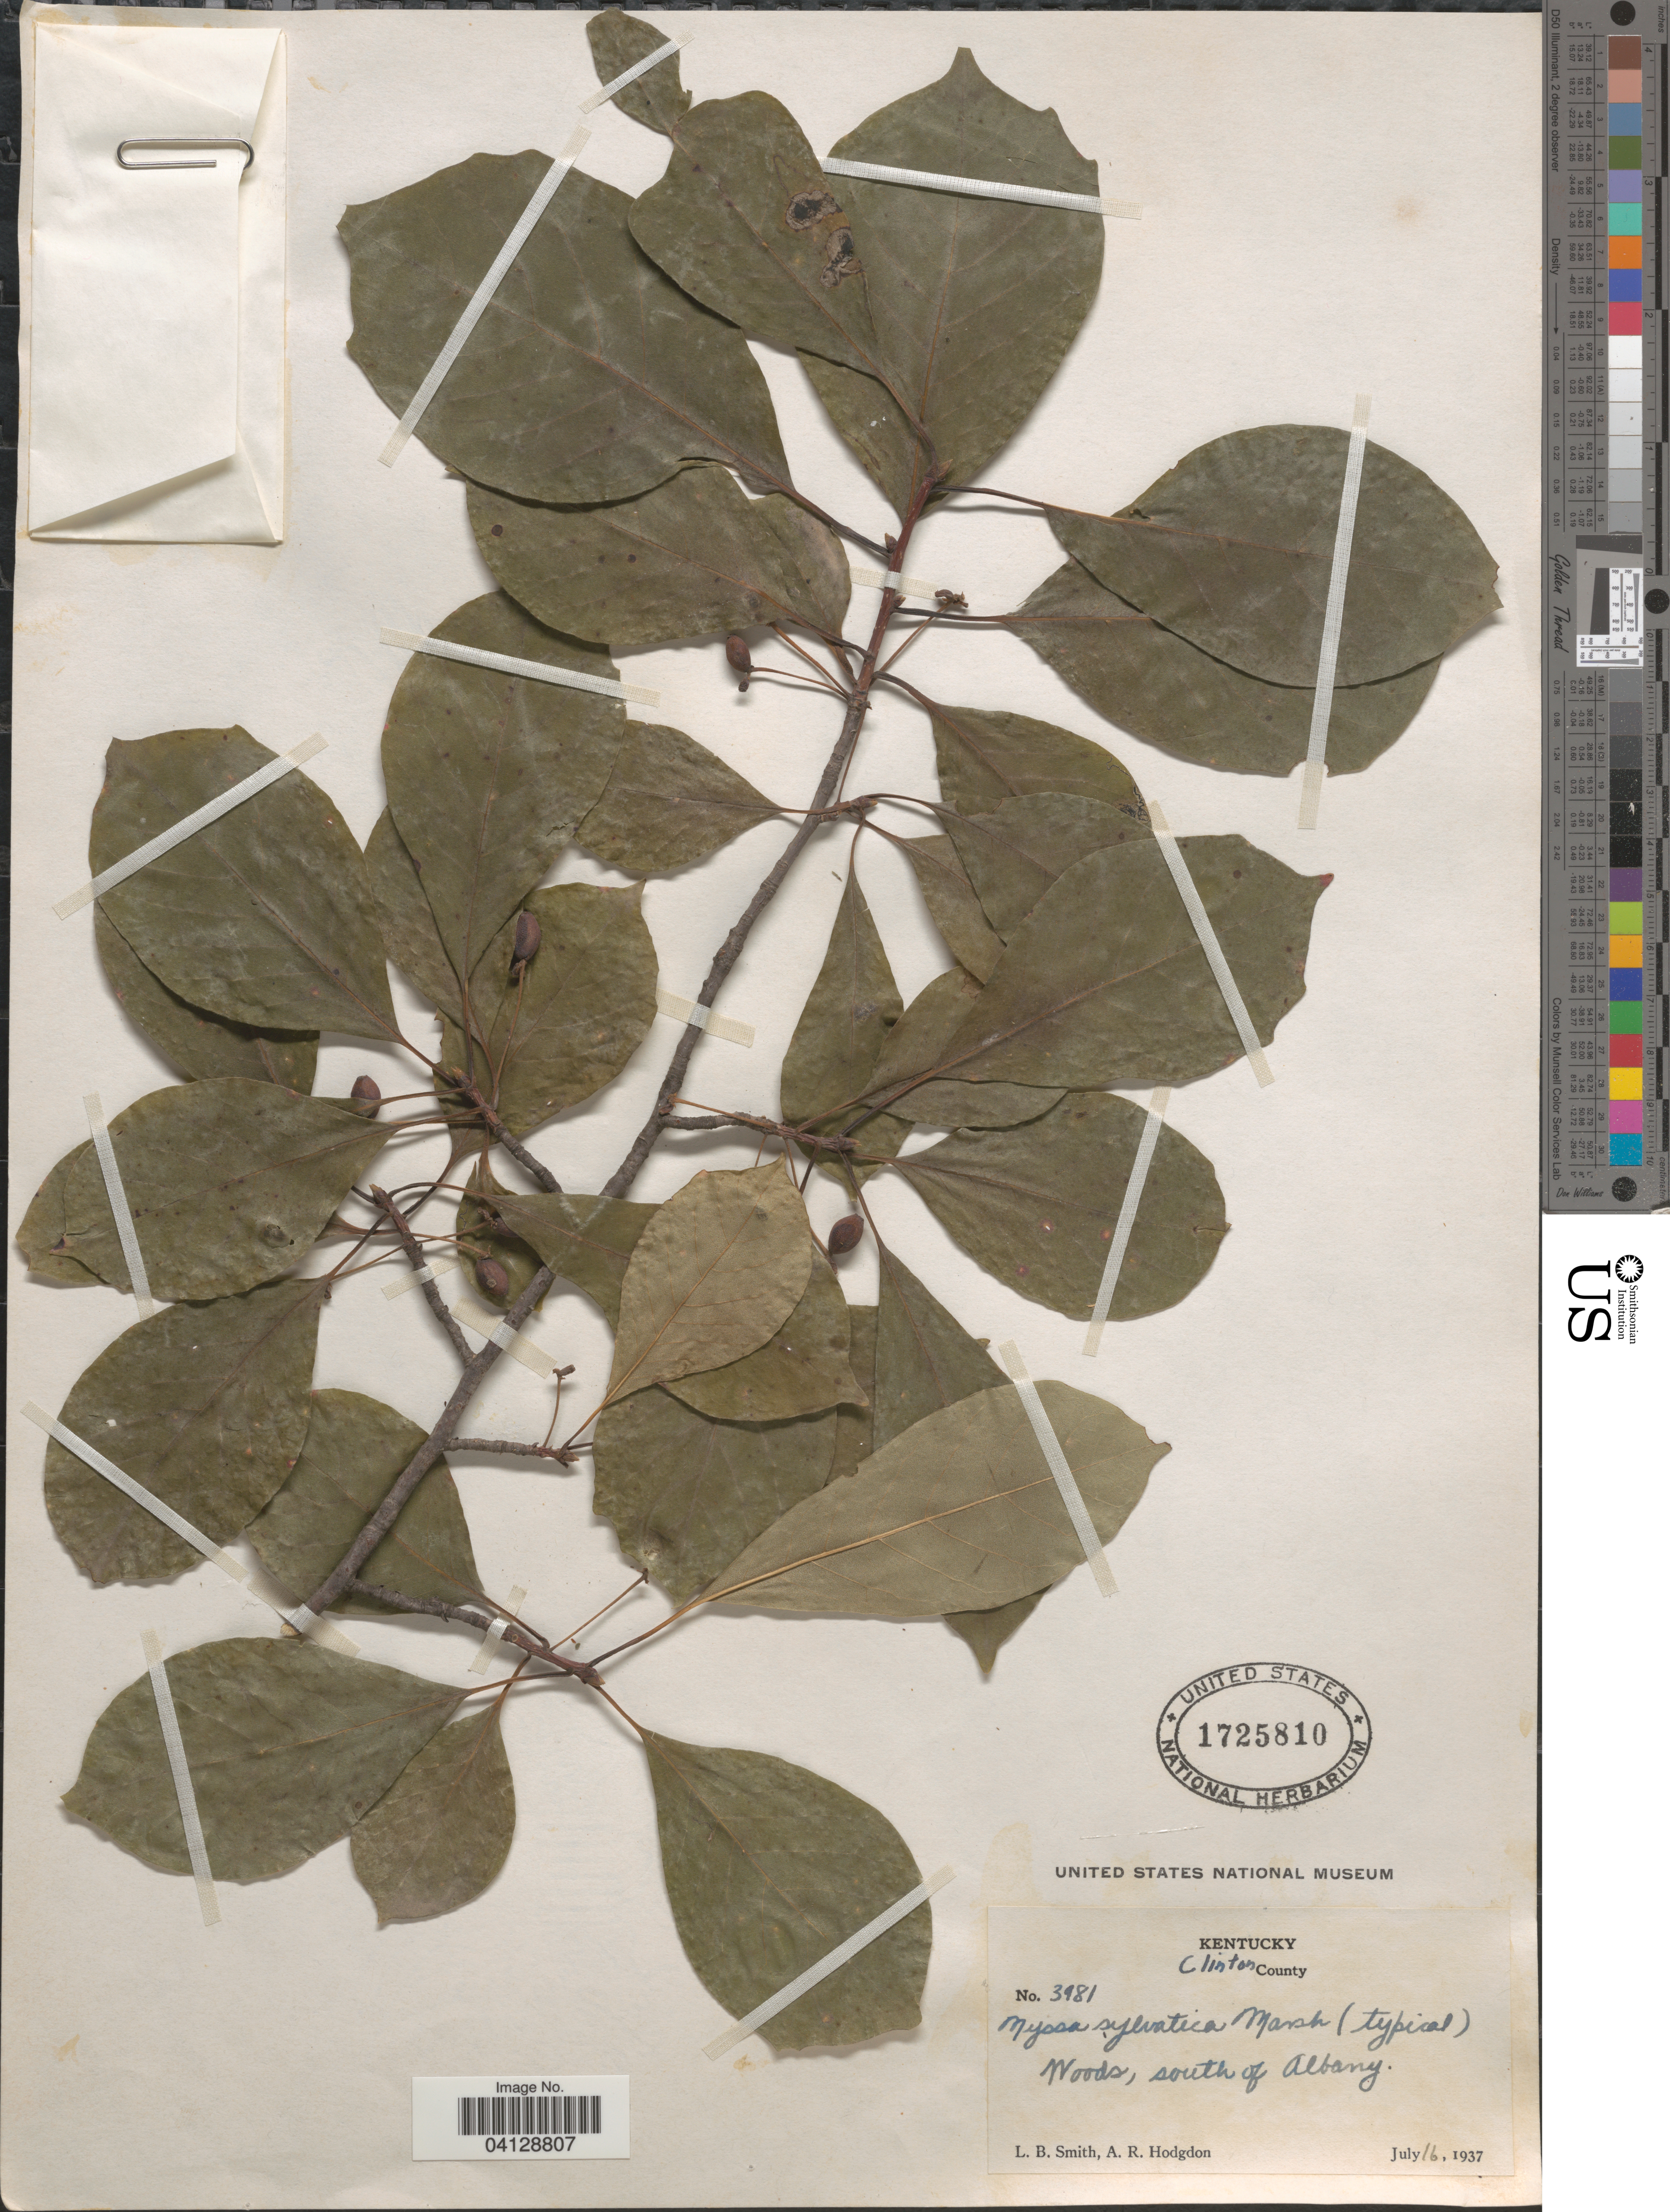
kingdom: Plantae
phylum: Tracheophyta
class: Magnoliopsida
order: Cornales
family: Nyssaceae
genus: Nyssa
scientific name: Nyssa sylvatica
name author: Marshall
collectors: L. Smith & A. R. Hodgdon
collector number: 3981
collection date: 1937-07-16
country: United States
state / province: Kentucky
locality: Clinton County. South of Albany.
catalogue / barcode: US 1725810